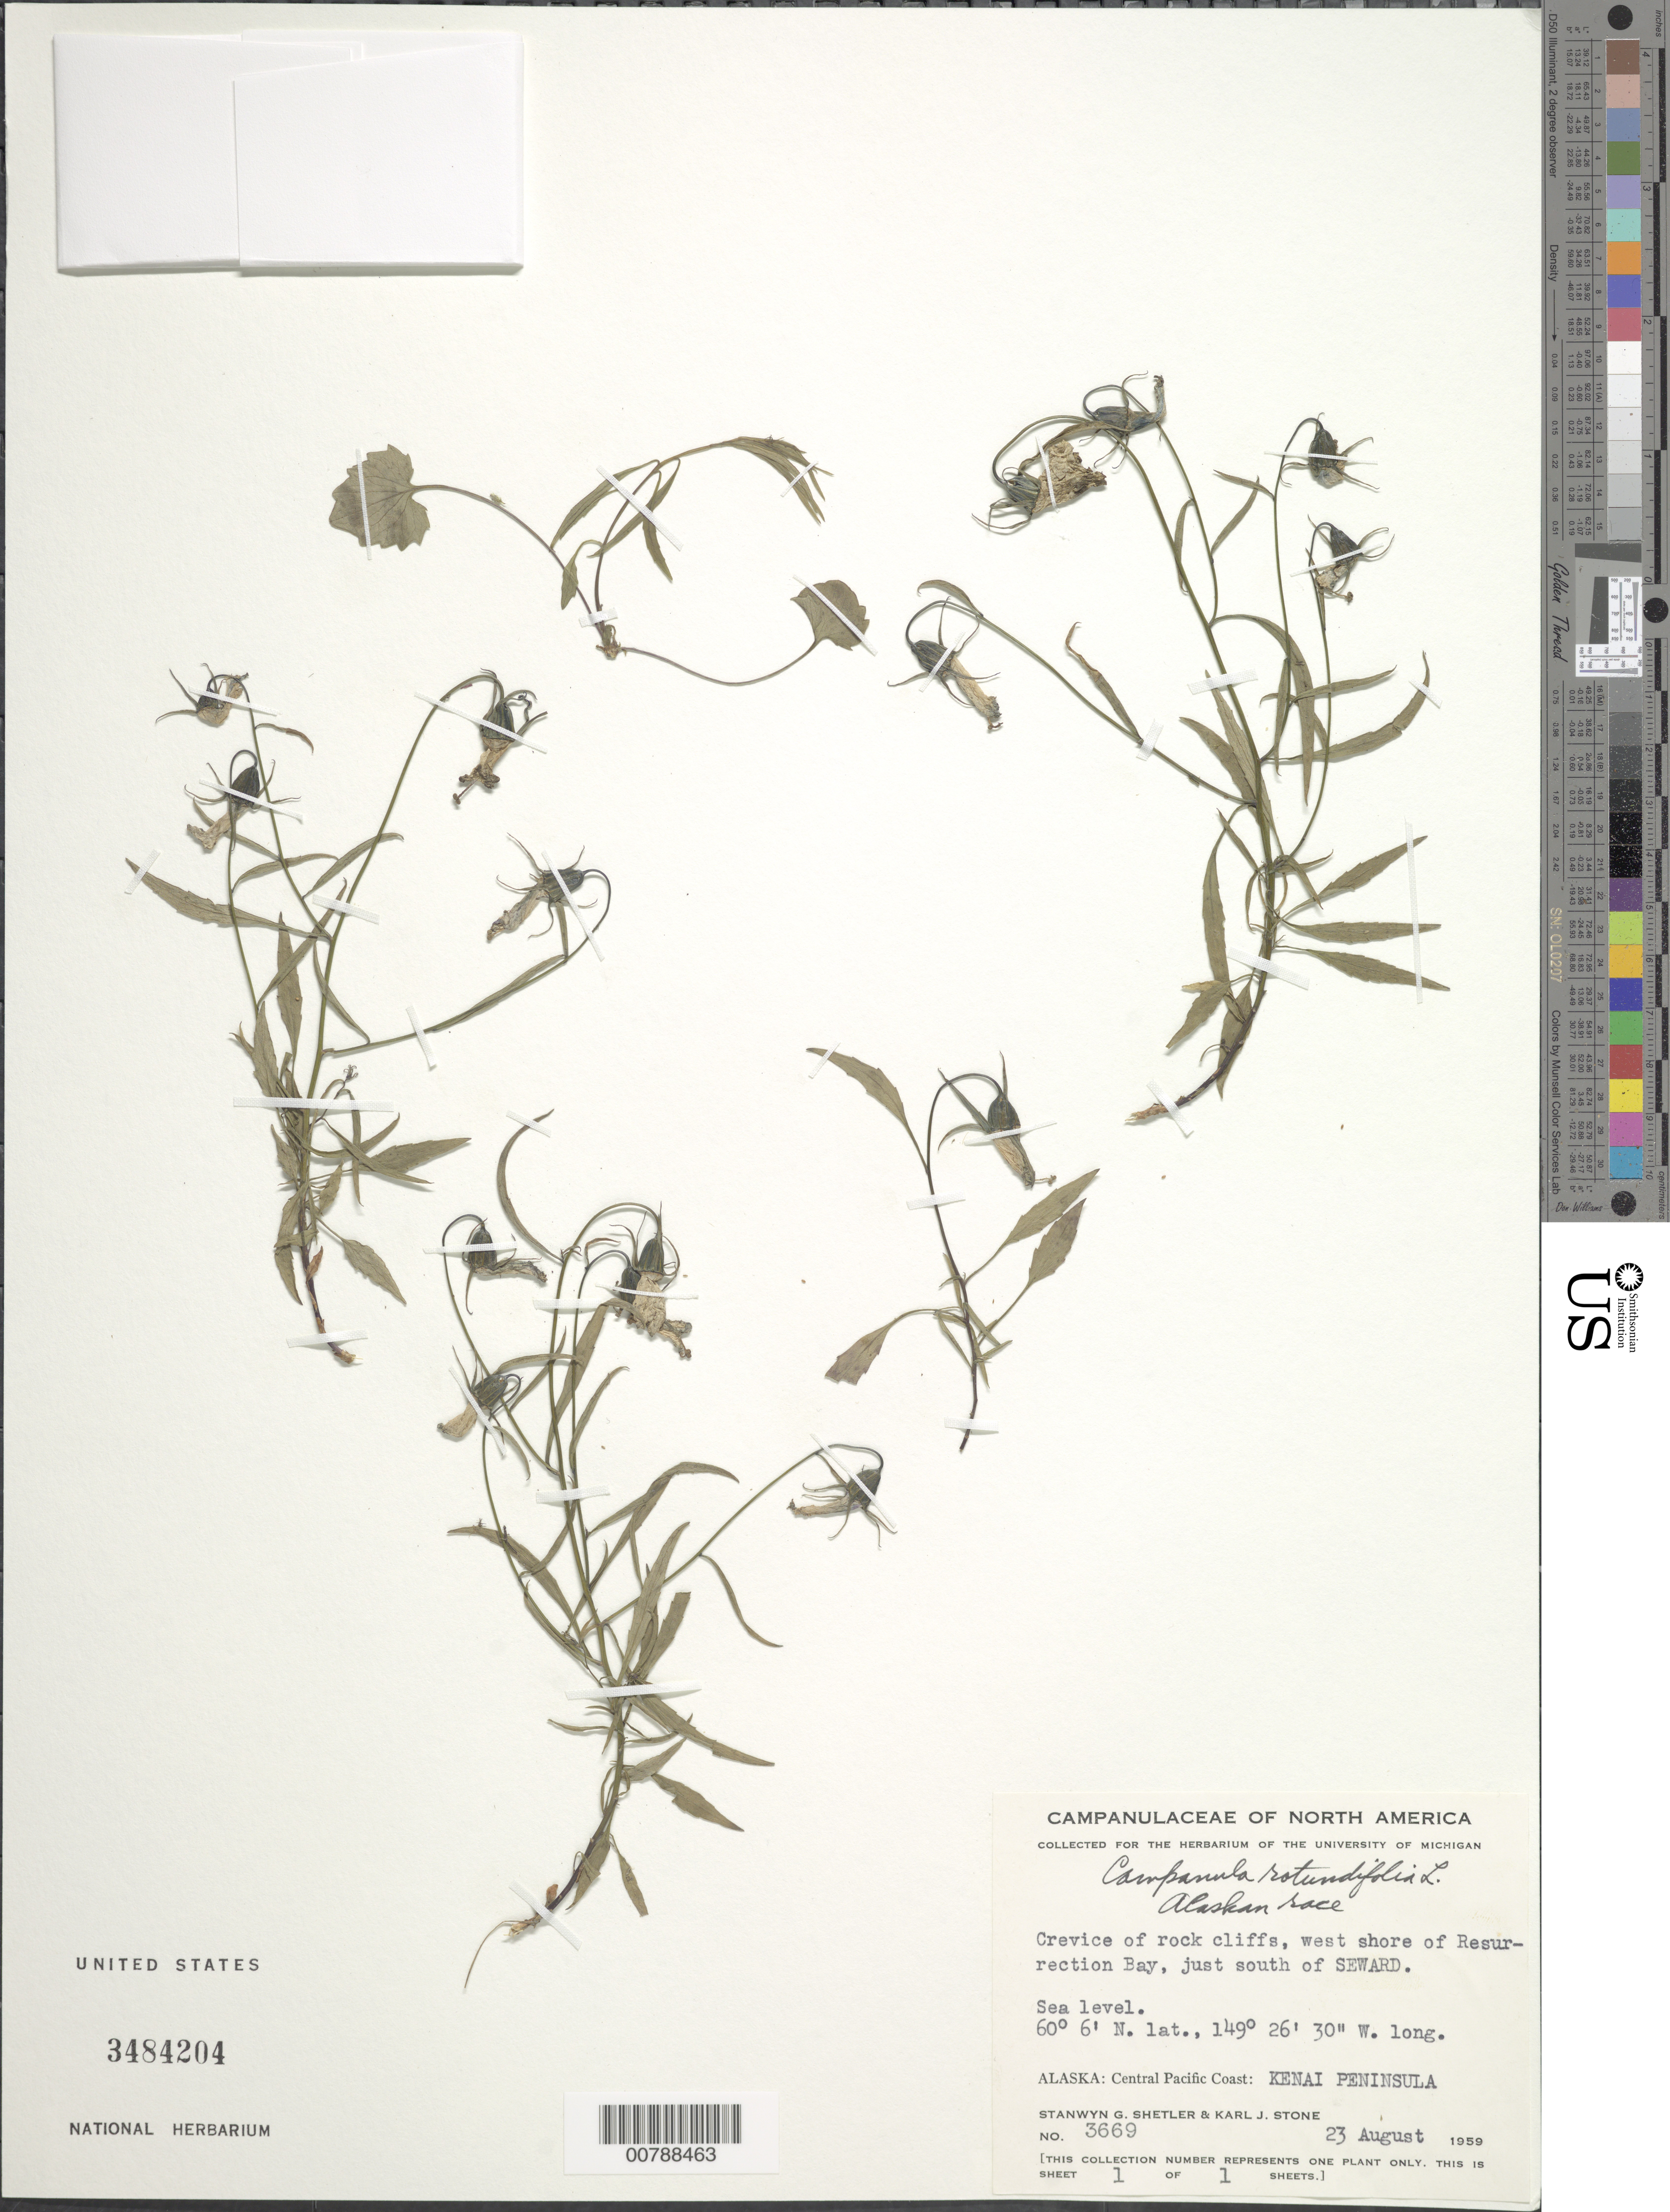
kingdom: Plantae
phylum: Tracheophyta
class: Magnoliopsida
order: Asterales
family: Campanulaceae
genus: Campanula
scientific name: Campanula rotundifolia L. Alaskan race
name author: L.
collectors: S. Shetler & K. J. Stone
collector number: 3669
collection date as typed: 23 August 1959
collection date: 1959-08-23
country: United States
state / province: Alaska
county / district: Kenai Peninsula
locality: West shore of Resurrection Bay, just south of Seward.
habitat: Crevice of rocky cliffs.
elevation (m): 0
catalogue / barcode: US 3484204